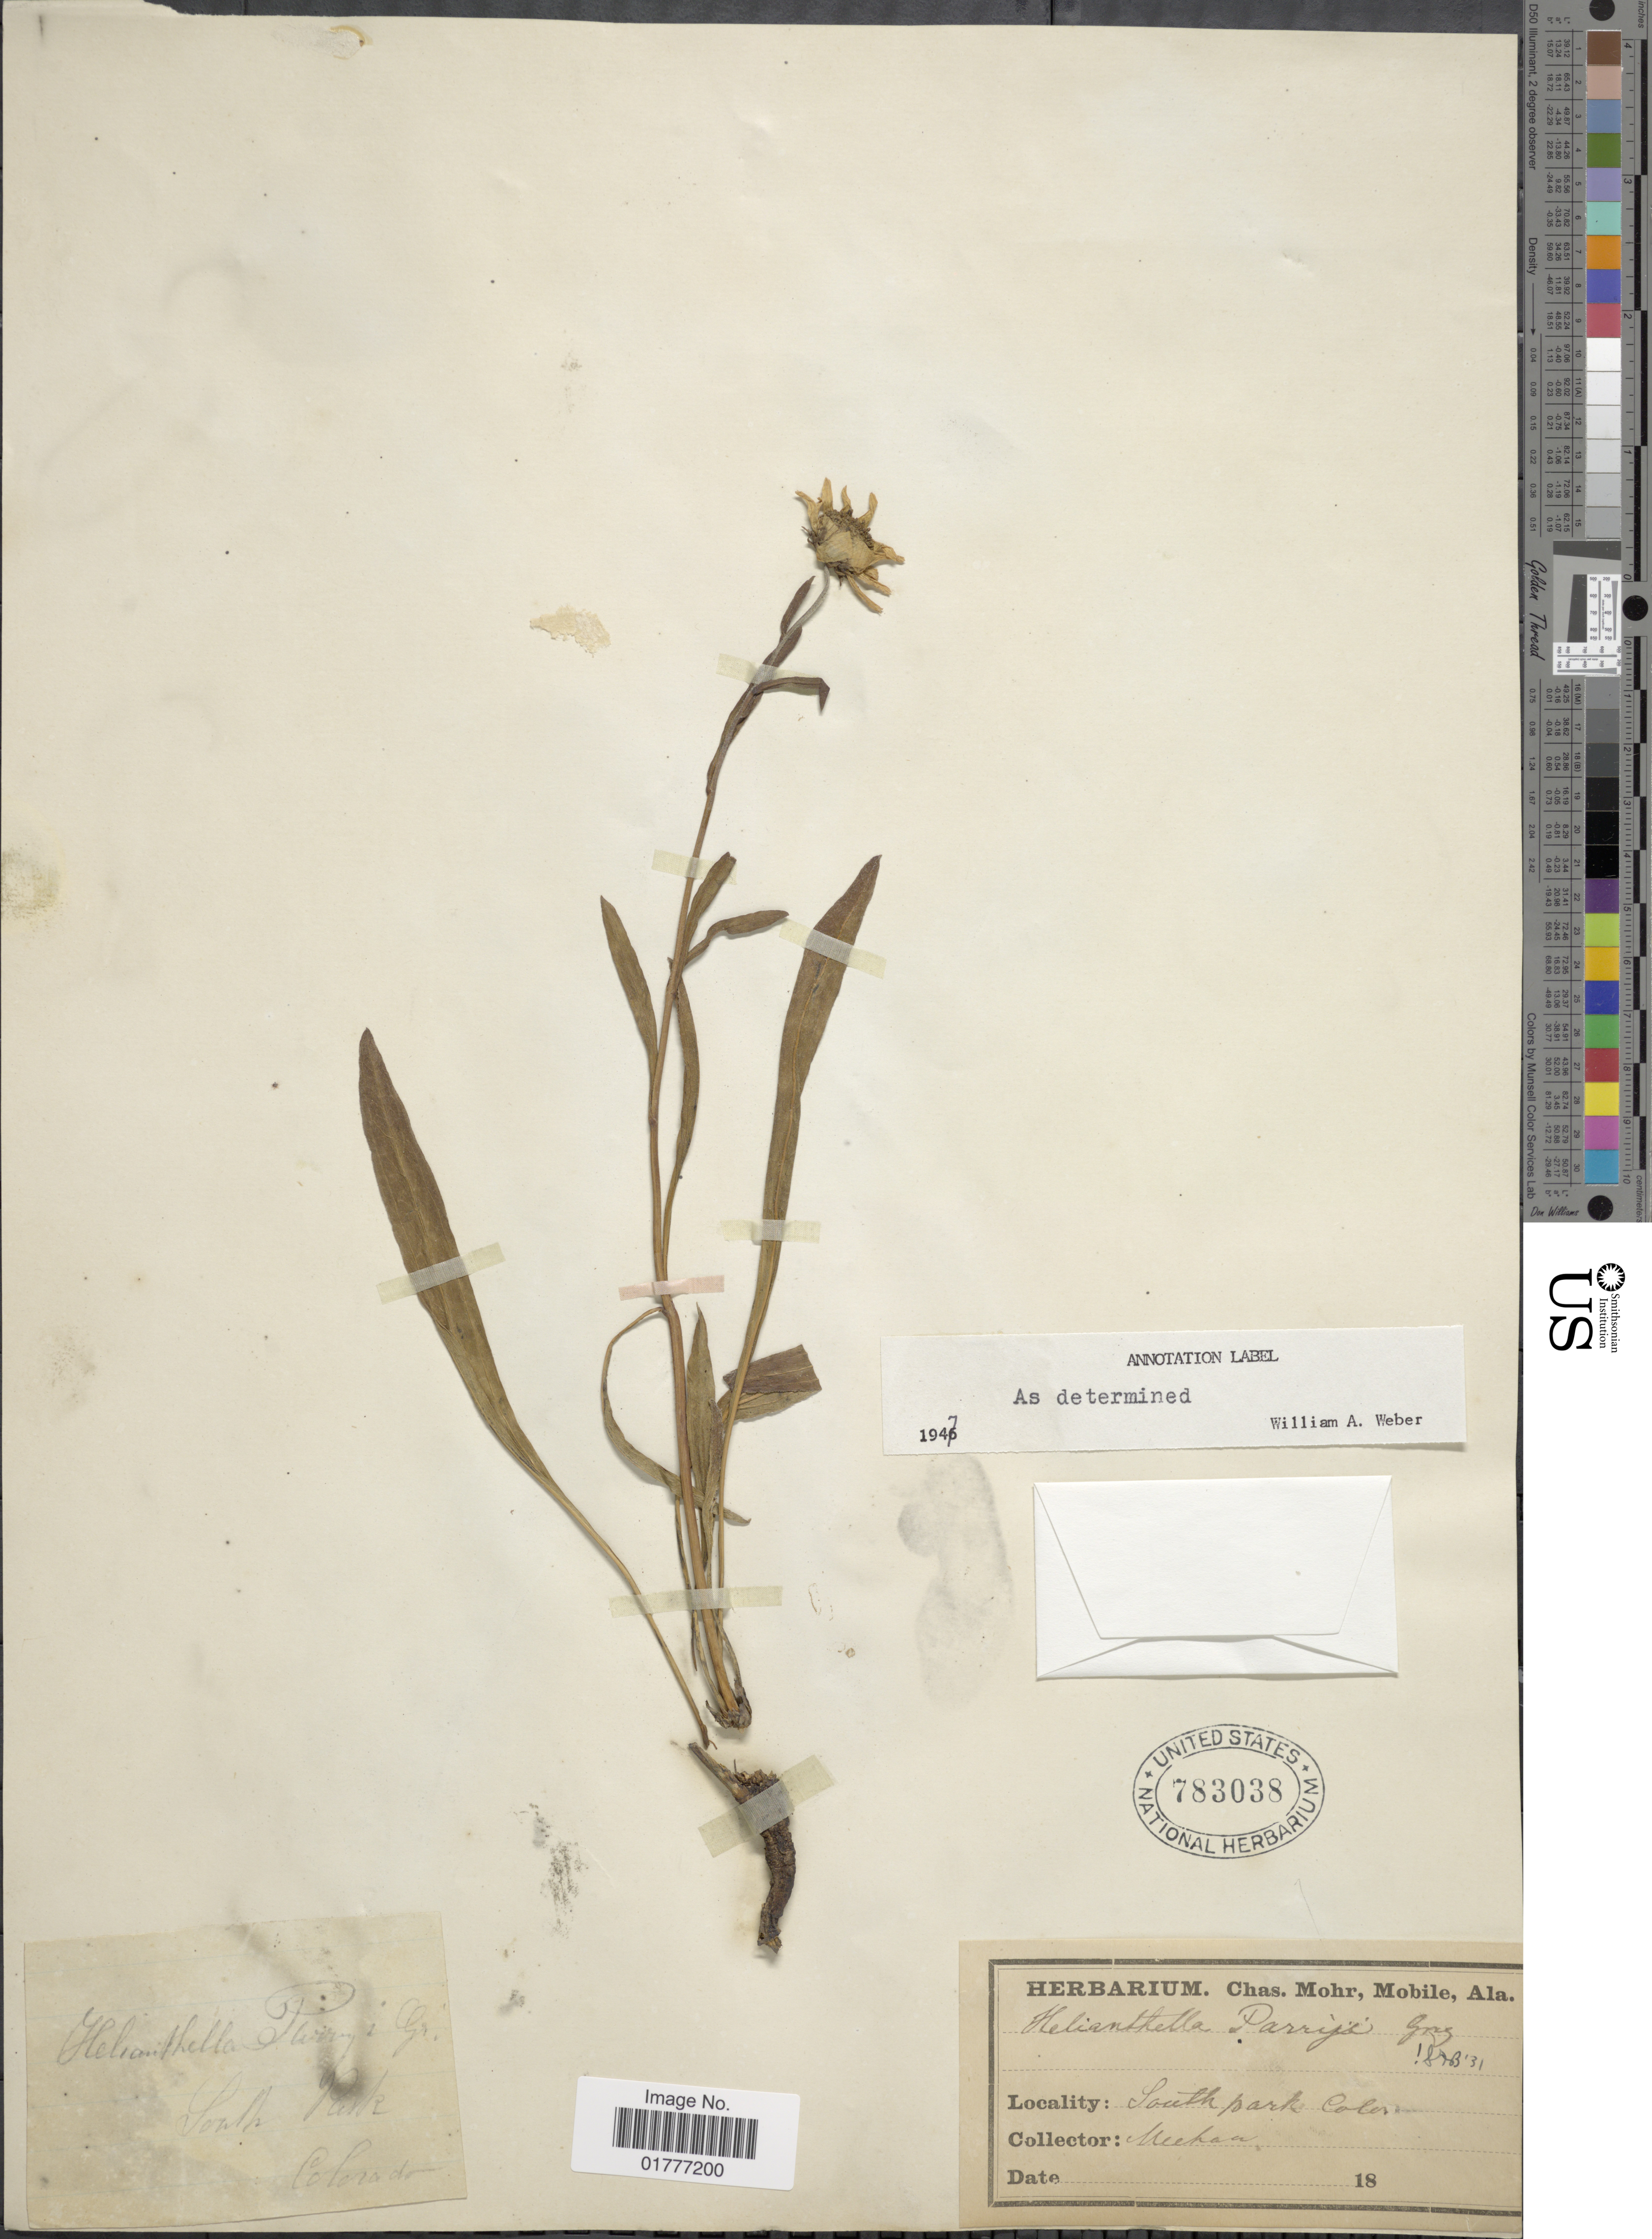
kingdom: Plantae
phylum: Tracheophyta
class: Magnoliopsida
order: Asterales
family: Asteraceae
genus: Helianthella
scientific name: Helianthella parryi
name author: A. Gray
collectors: -. Mechow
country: United States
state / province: Colorado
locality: South Park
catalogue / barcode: US 783038